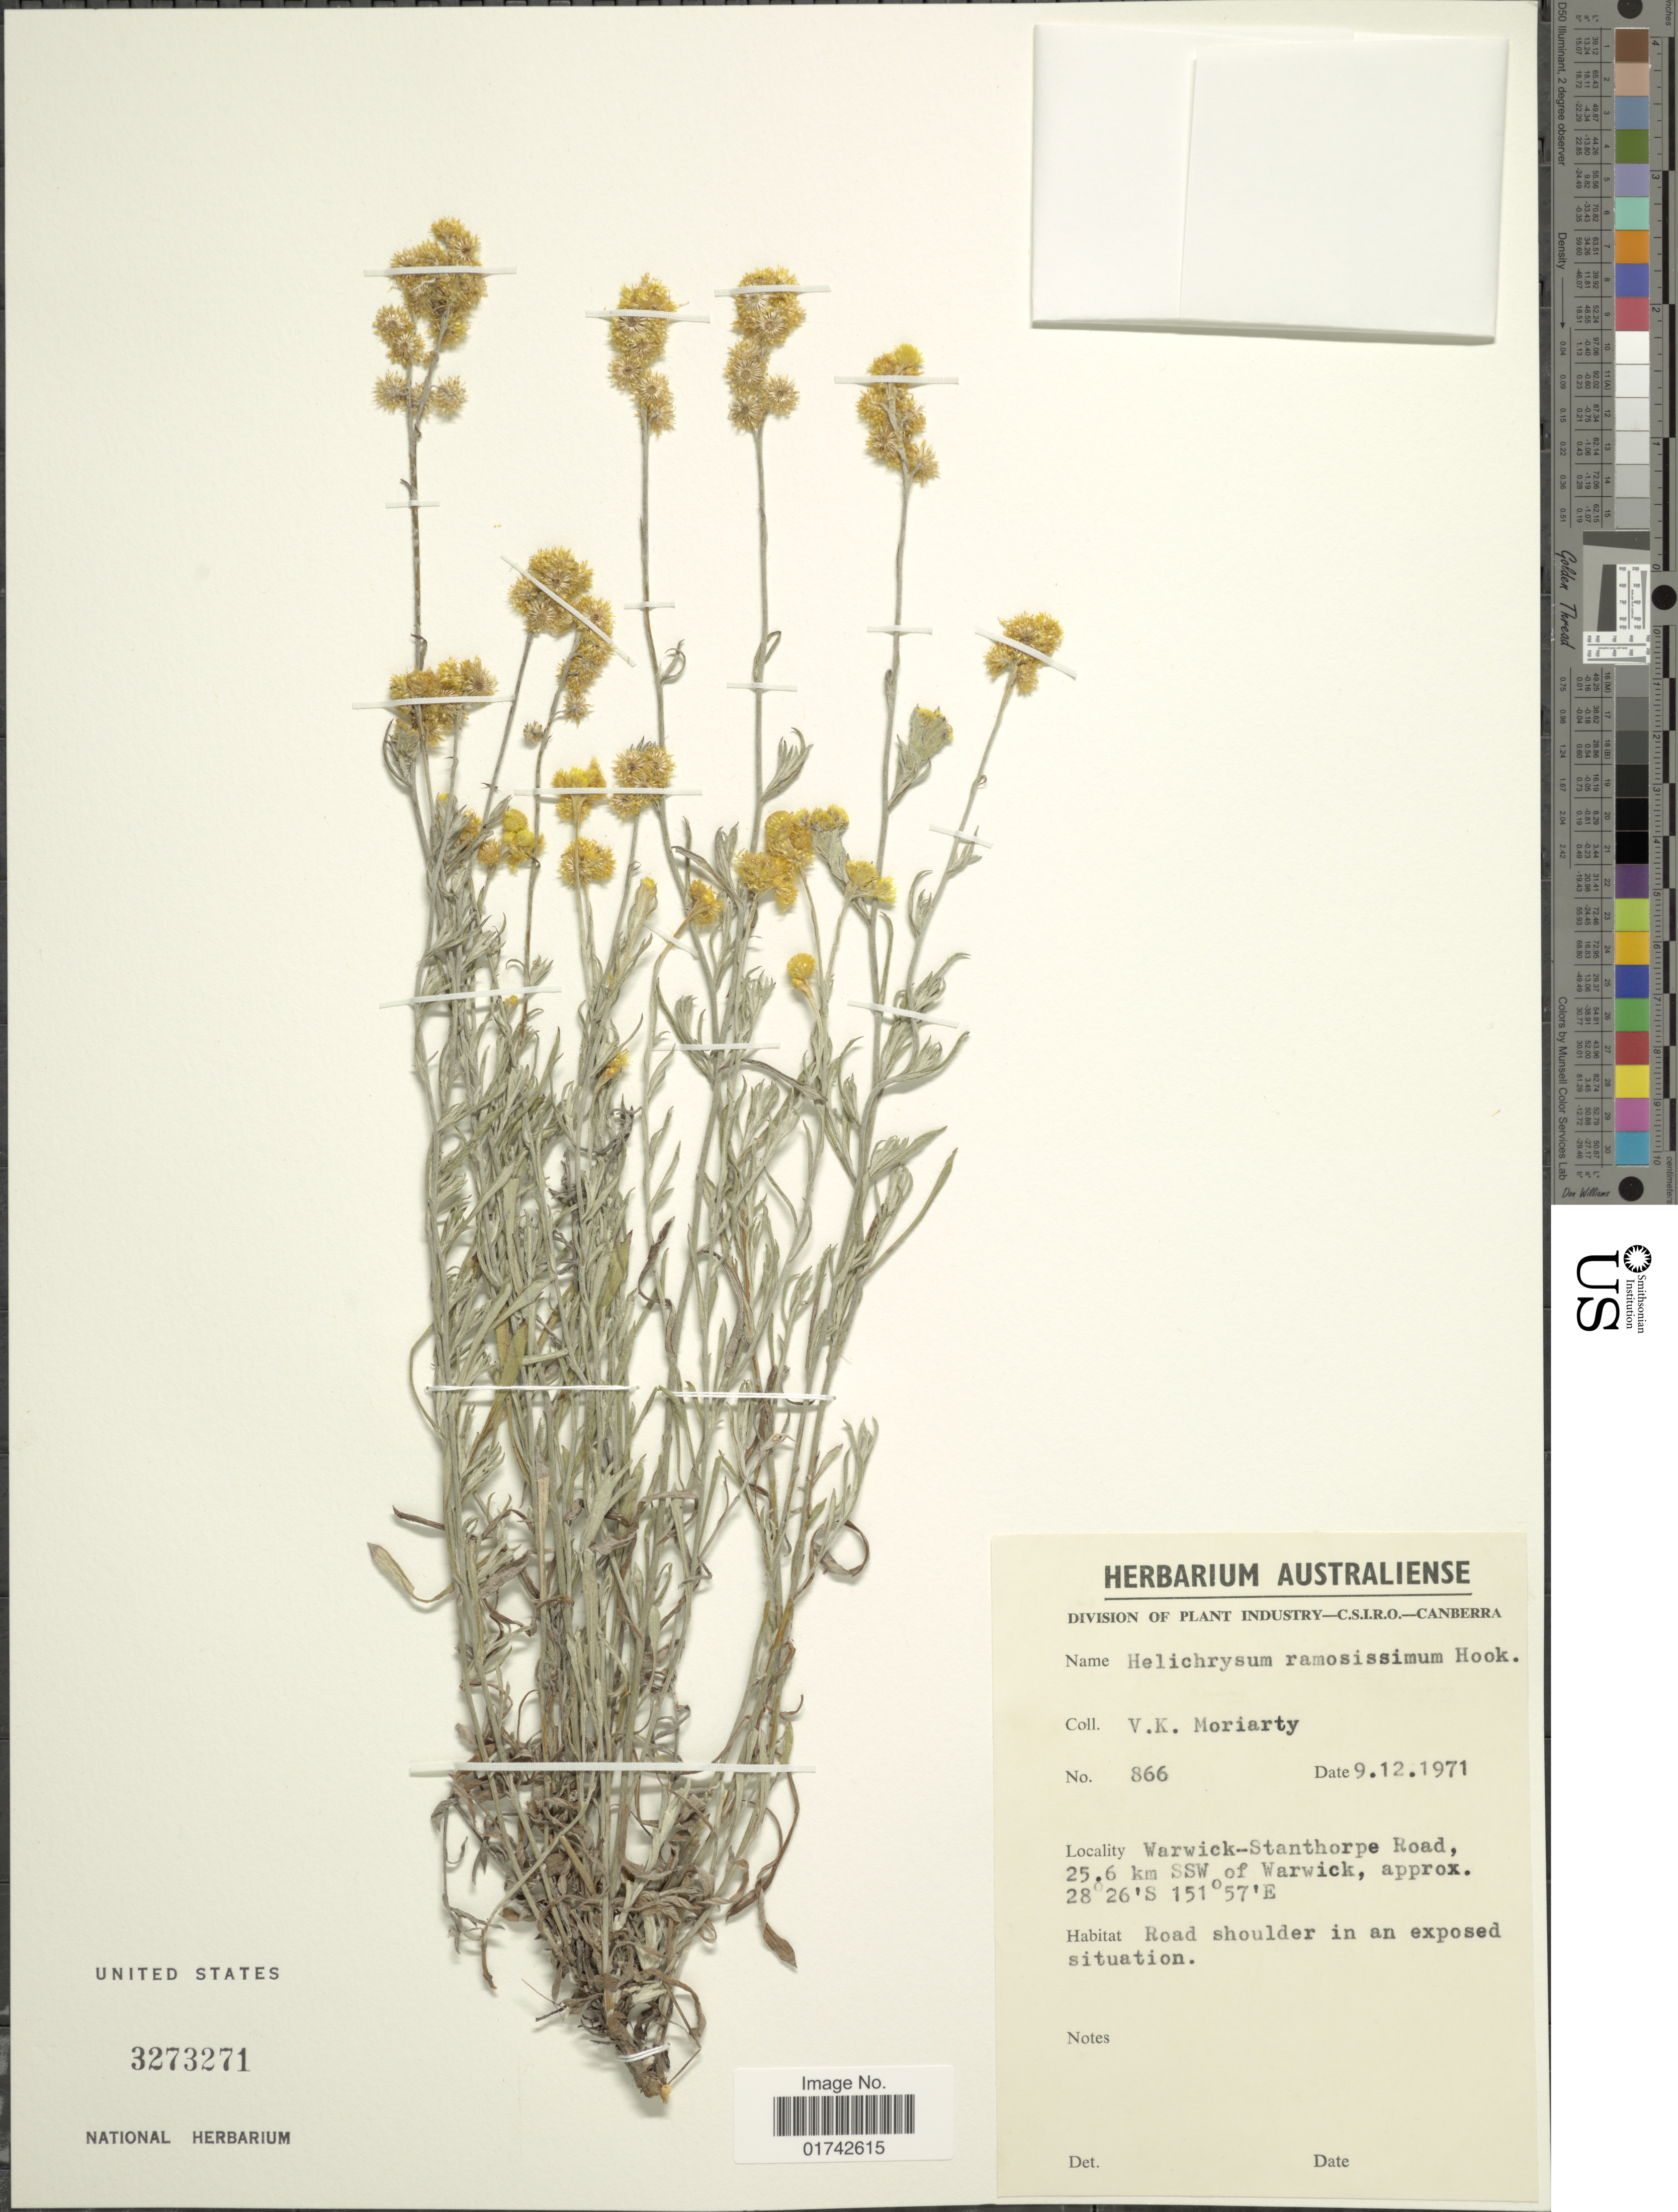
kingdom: Plantae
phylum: Tracheophyta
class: Magnoliopsida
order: Asterales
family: Asteraceae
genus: Helichrysum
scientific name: Helichrysum ramosissimum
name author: Hook.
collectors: V. Morarty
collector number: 866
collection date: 1971-12-09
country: Australia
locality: Warwick-Stanthorpe Road, 25.6 km SSW of Warwick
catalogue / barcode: US 3273271